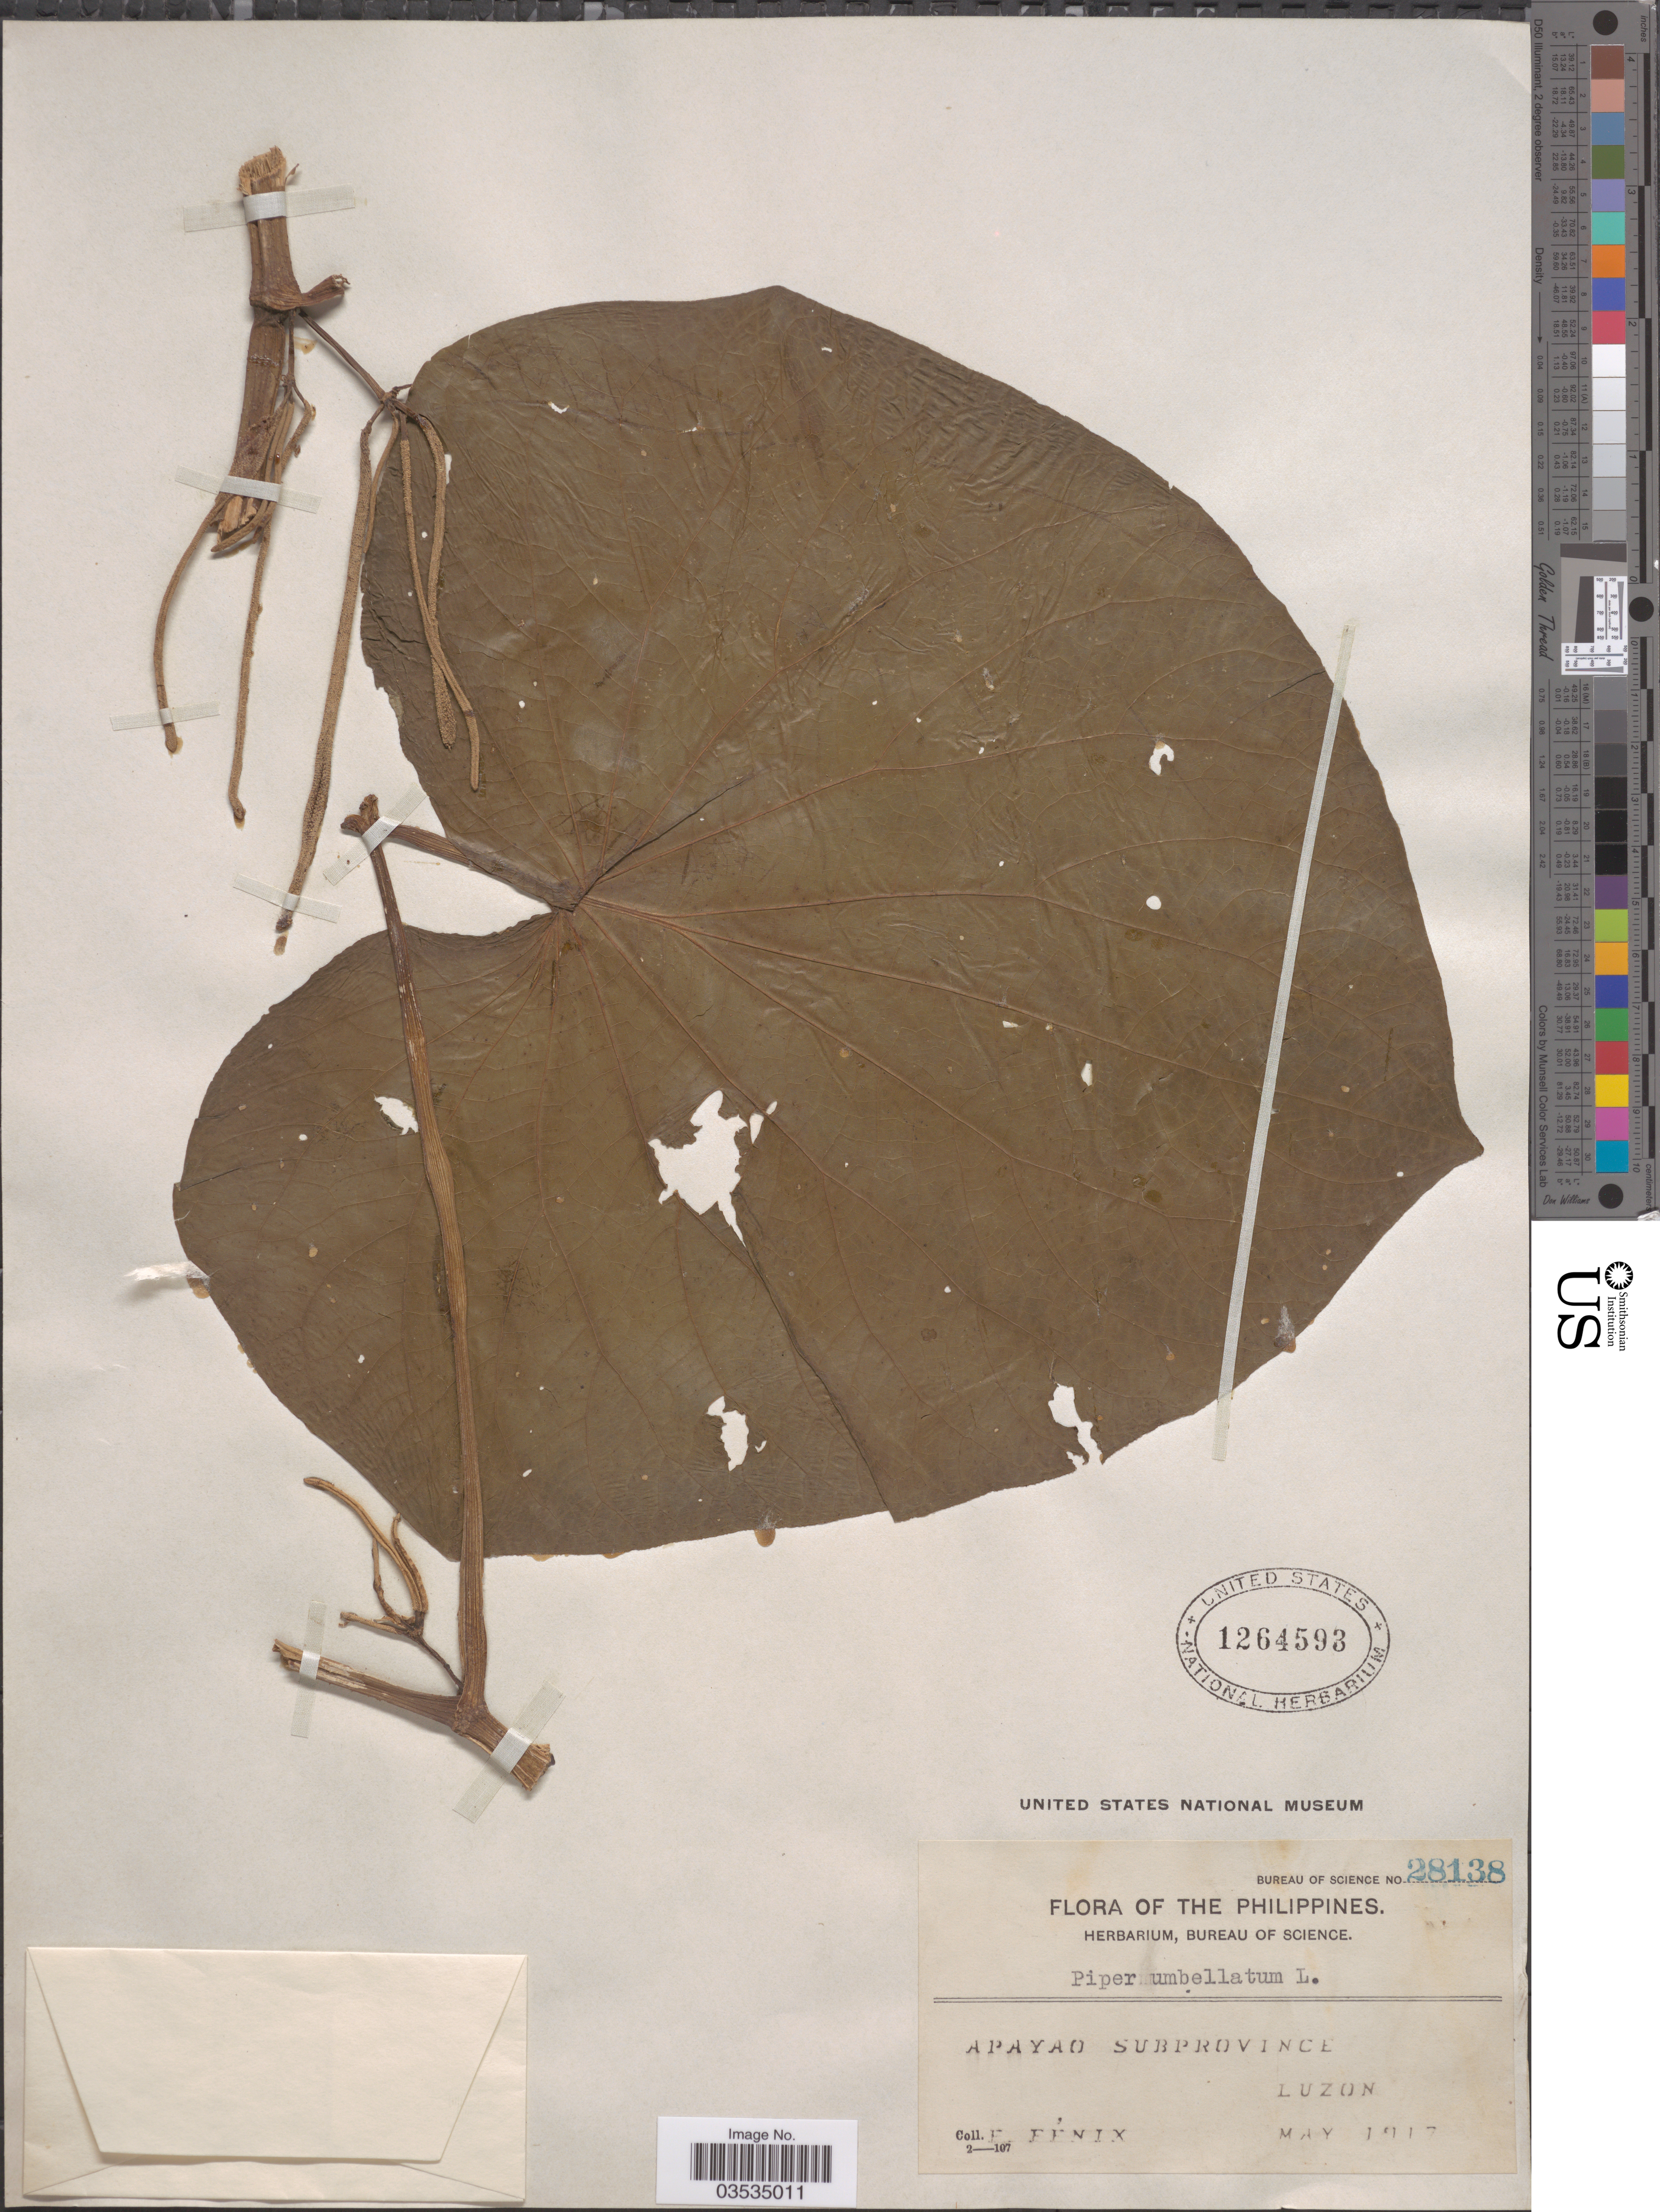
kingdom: Plantae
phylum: Tracheophyta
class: Magnoliopsida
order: Piperales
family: Piperaceae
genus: Piper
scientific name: Piper umbellatum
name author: L.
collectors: E. Fénix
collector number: Bureau of Science 28138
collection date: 1917-05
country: Philippines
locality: Apayao Subprovince. Luzon.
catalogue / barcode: US 1264593